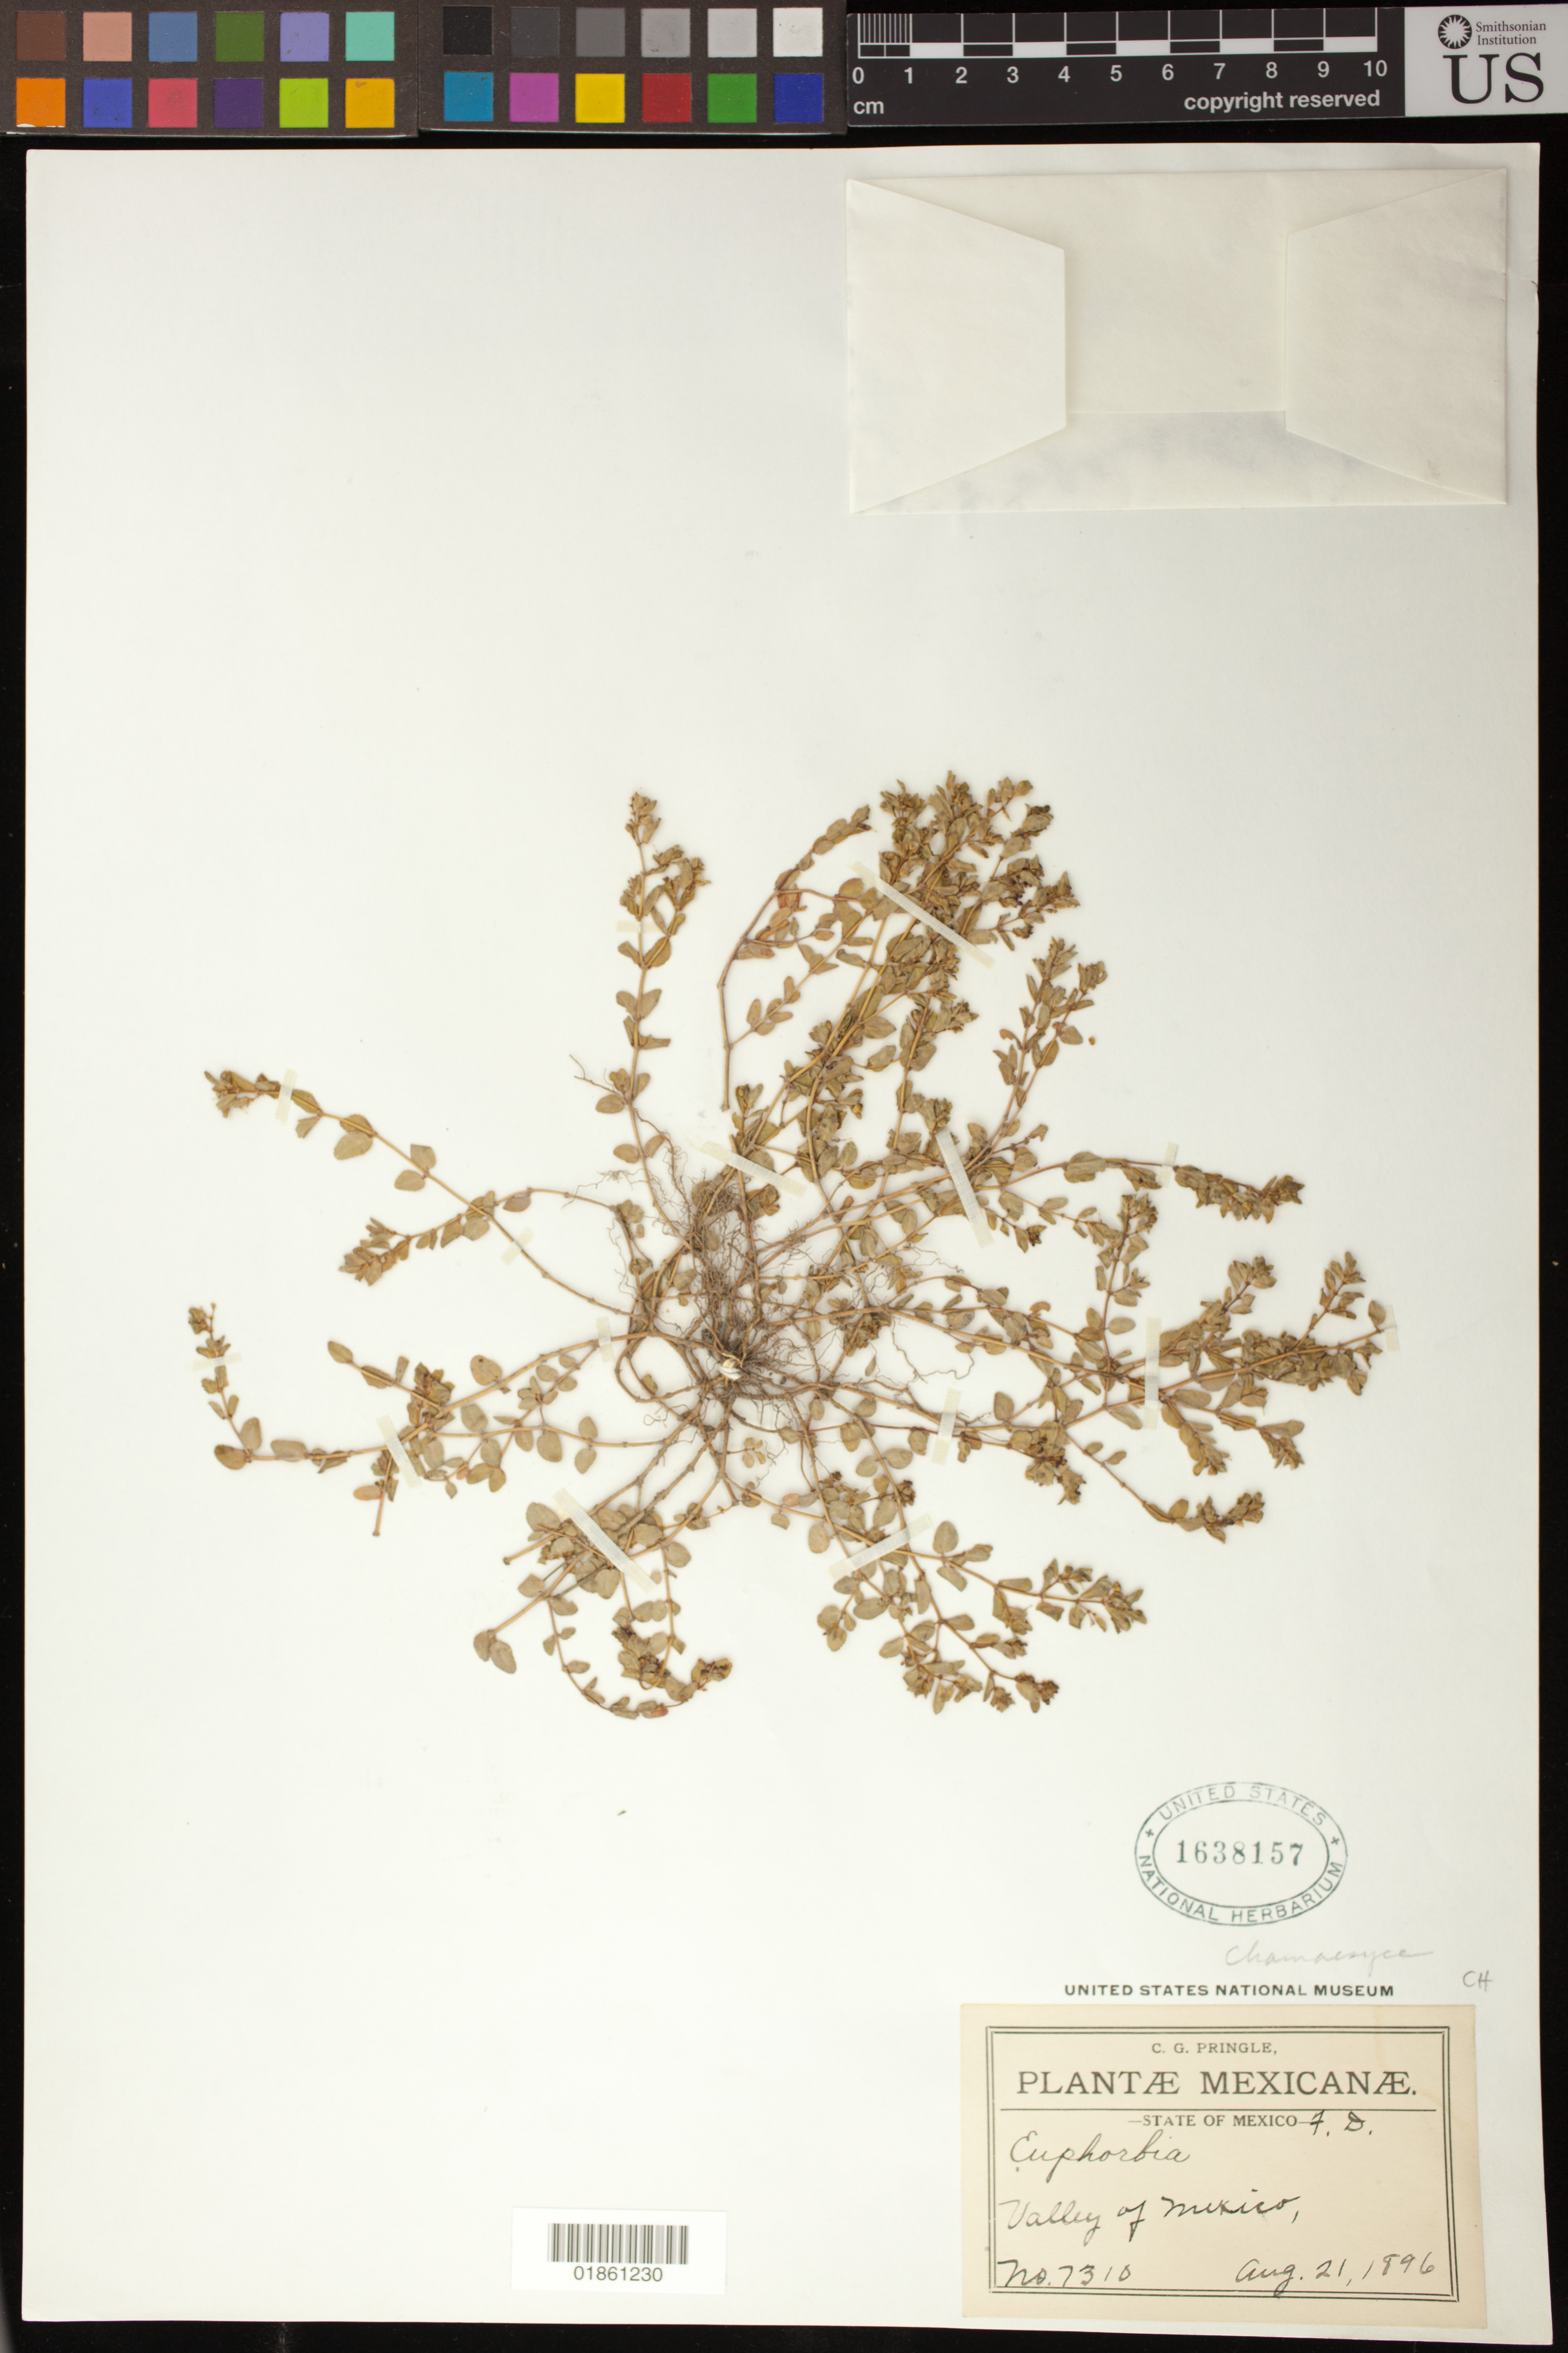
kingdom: Plantae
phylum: Tracheophyta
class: Magnoliopsida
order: Malpighiales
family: Euphorbiaceae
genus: Euphorbia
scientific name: Euphorbia sp.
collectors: C. G. Pringle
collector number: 7310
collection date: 1896-08-21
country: Mexico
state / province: Distrito Federal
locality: Valley of Mexico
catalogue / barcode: US 1638157